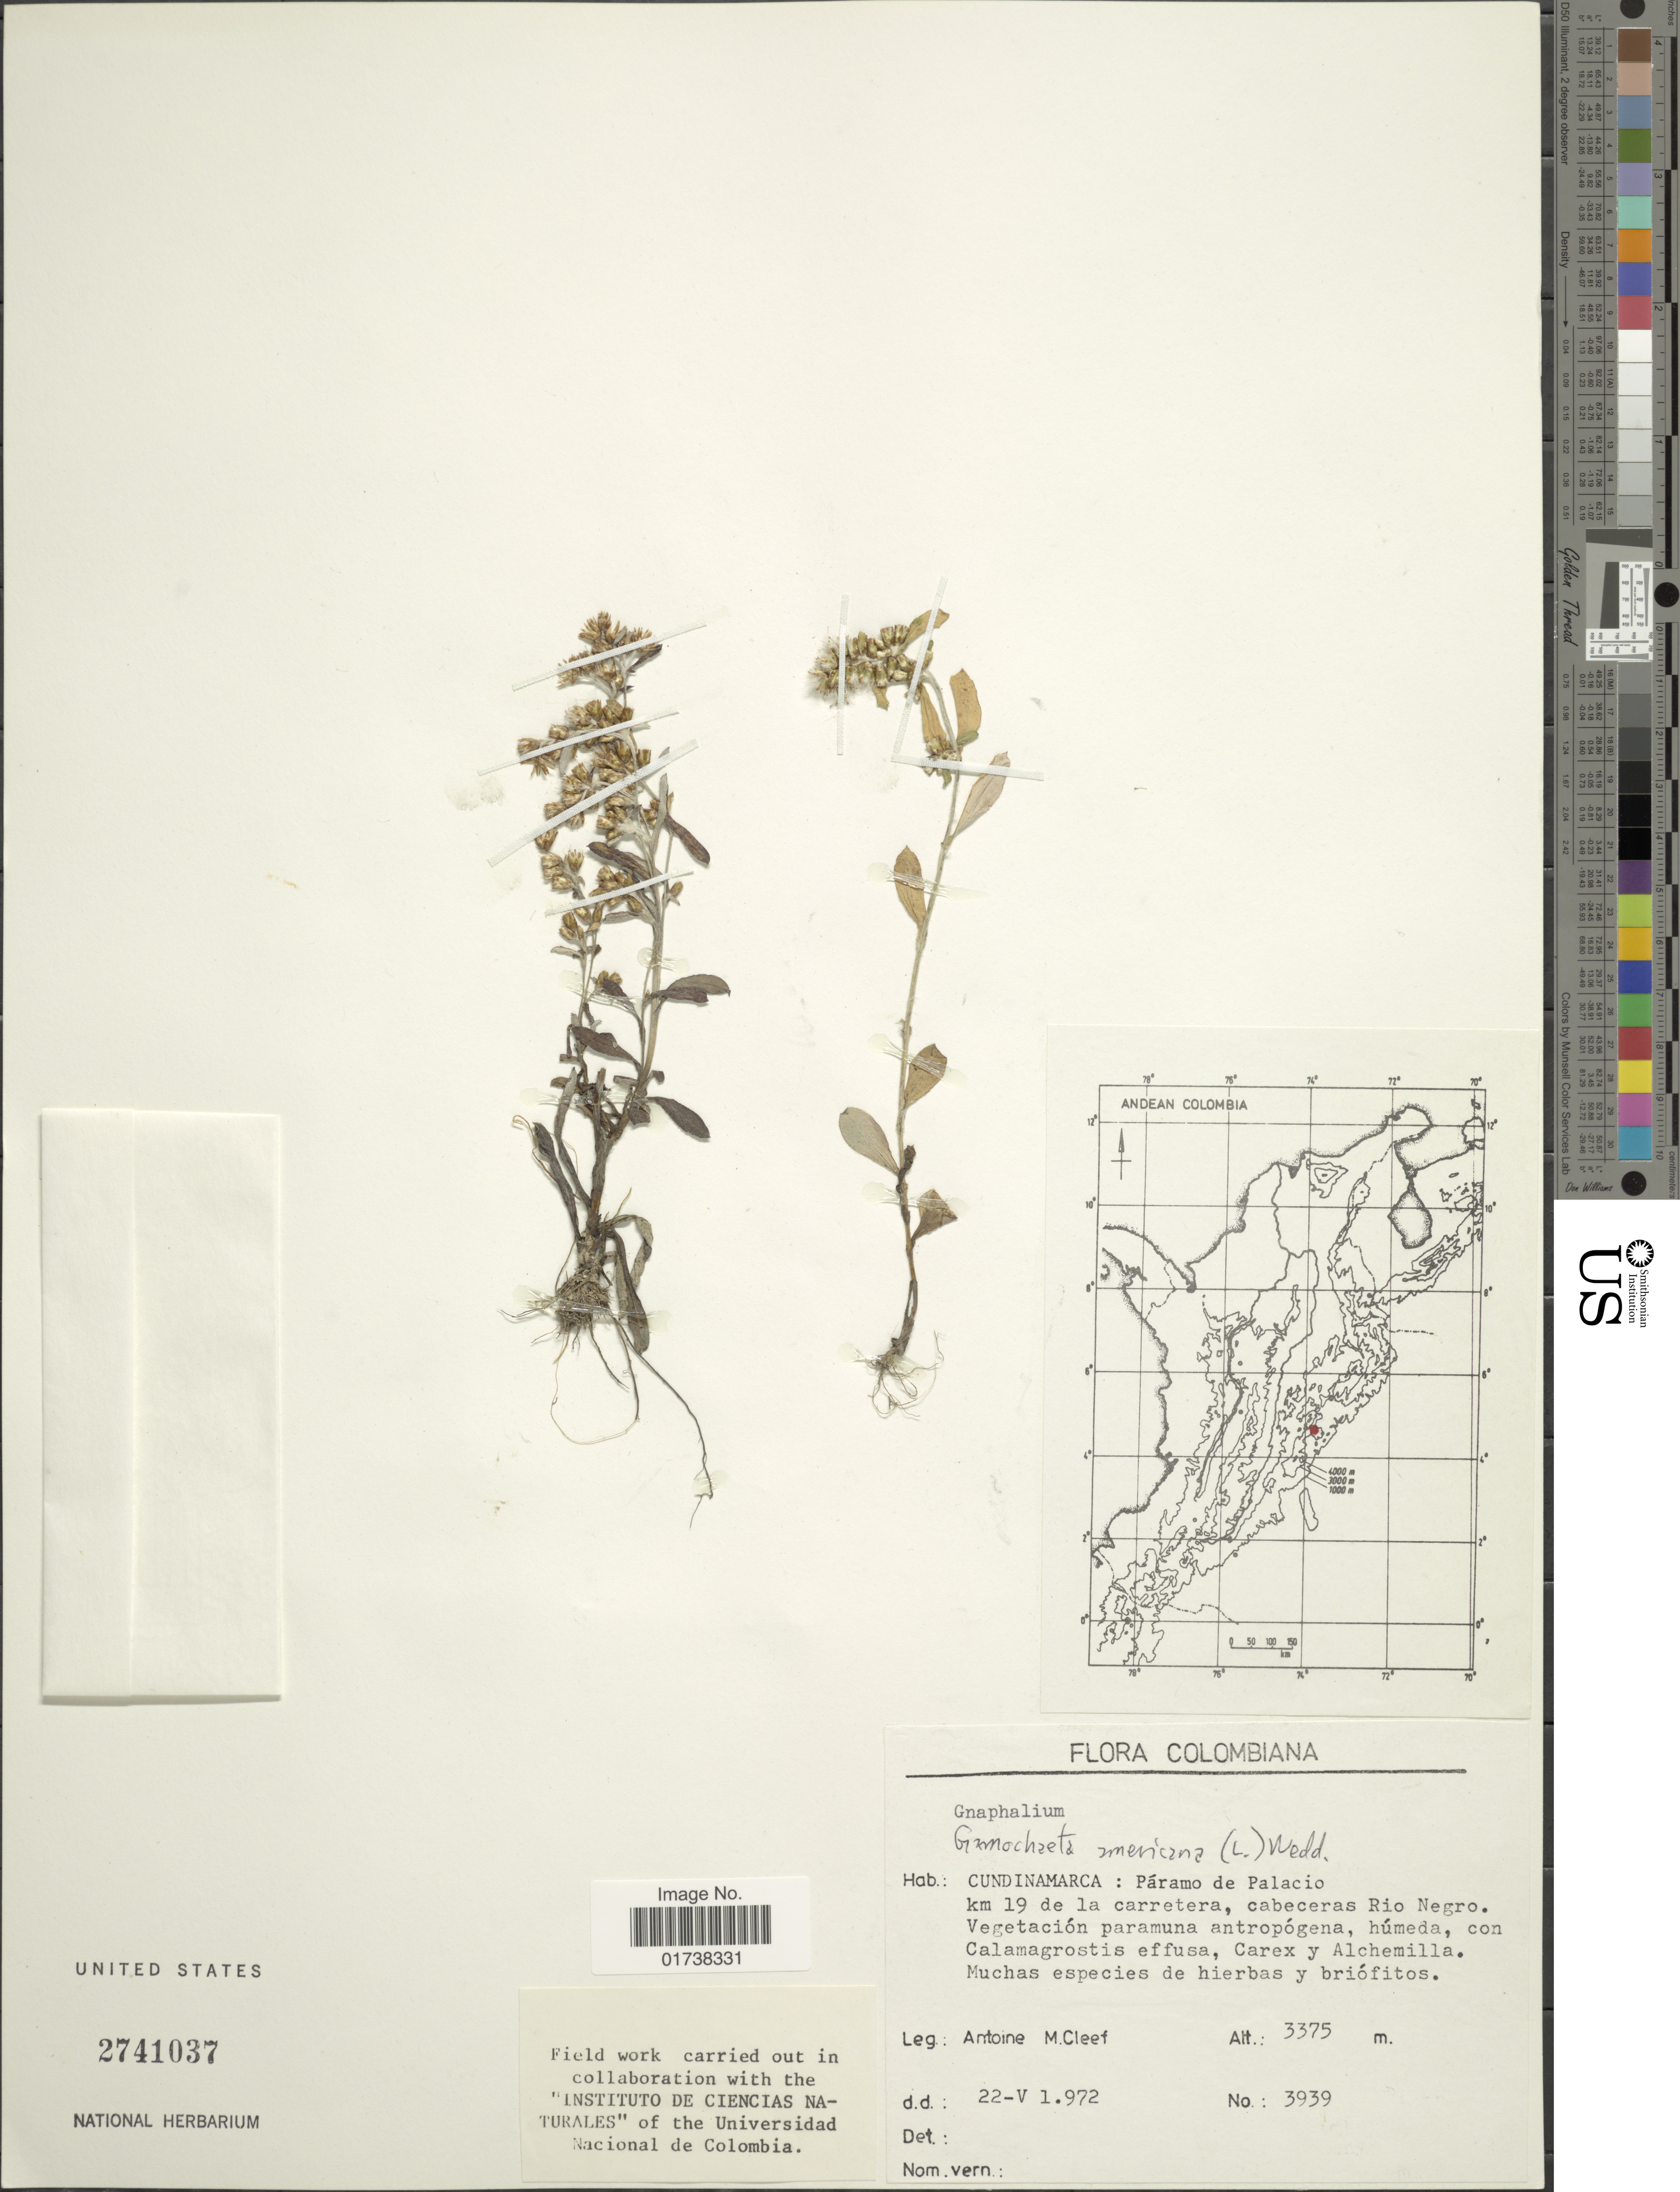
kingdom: Plantae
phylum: Tracheophyta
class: Magnoliopsida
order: Asterales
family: Asteraceae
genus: Gamochaeta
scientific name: Gamochaeta americana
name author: (Mill.) Wedd.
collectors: A. M. Cleef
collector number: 3939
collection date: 1972-05-22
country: Colombia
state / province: Cundinamarca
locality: Paramo de Palacio, km 19 de la carretera, cabeceras Rio Negros, Vegetacion paramuna antropogeno, humeda con Calamagrostis effusa, Carex y Alchemilla, Muchas especies de hierbas y briofitos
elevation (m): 3375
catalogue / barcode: US 2741037